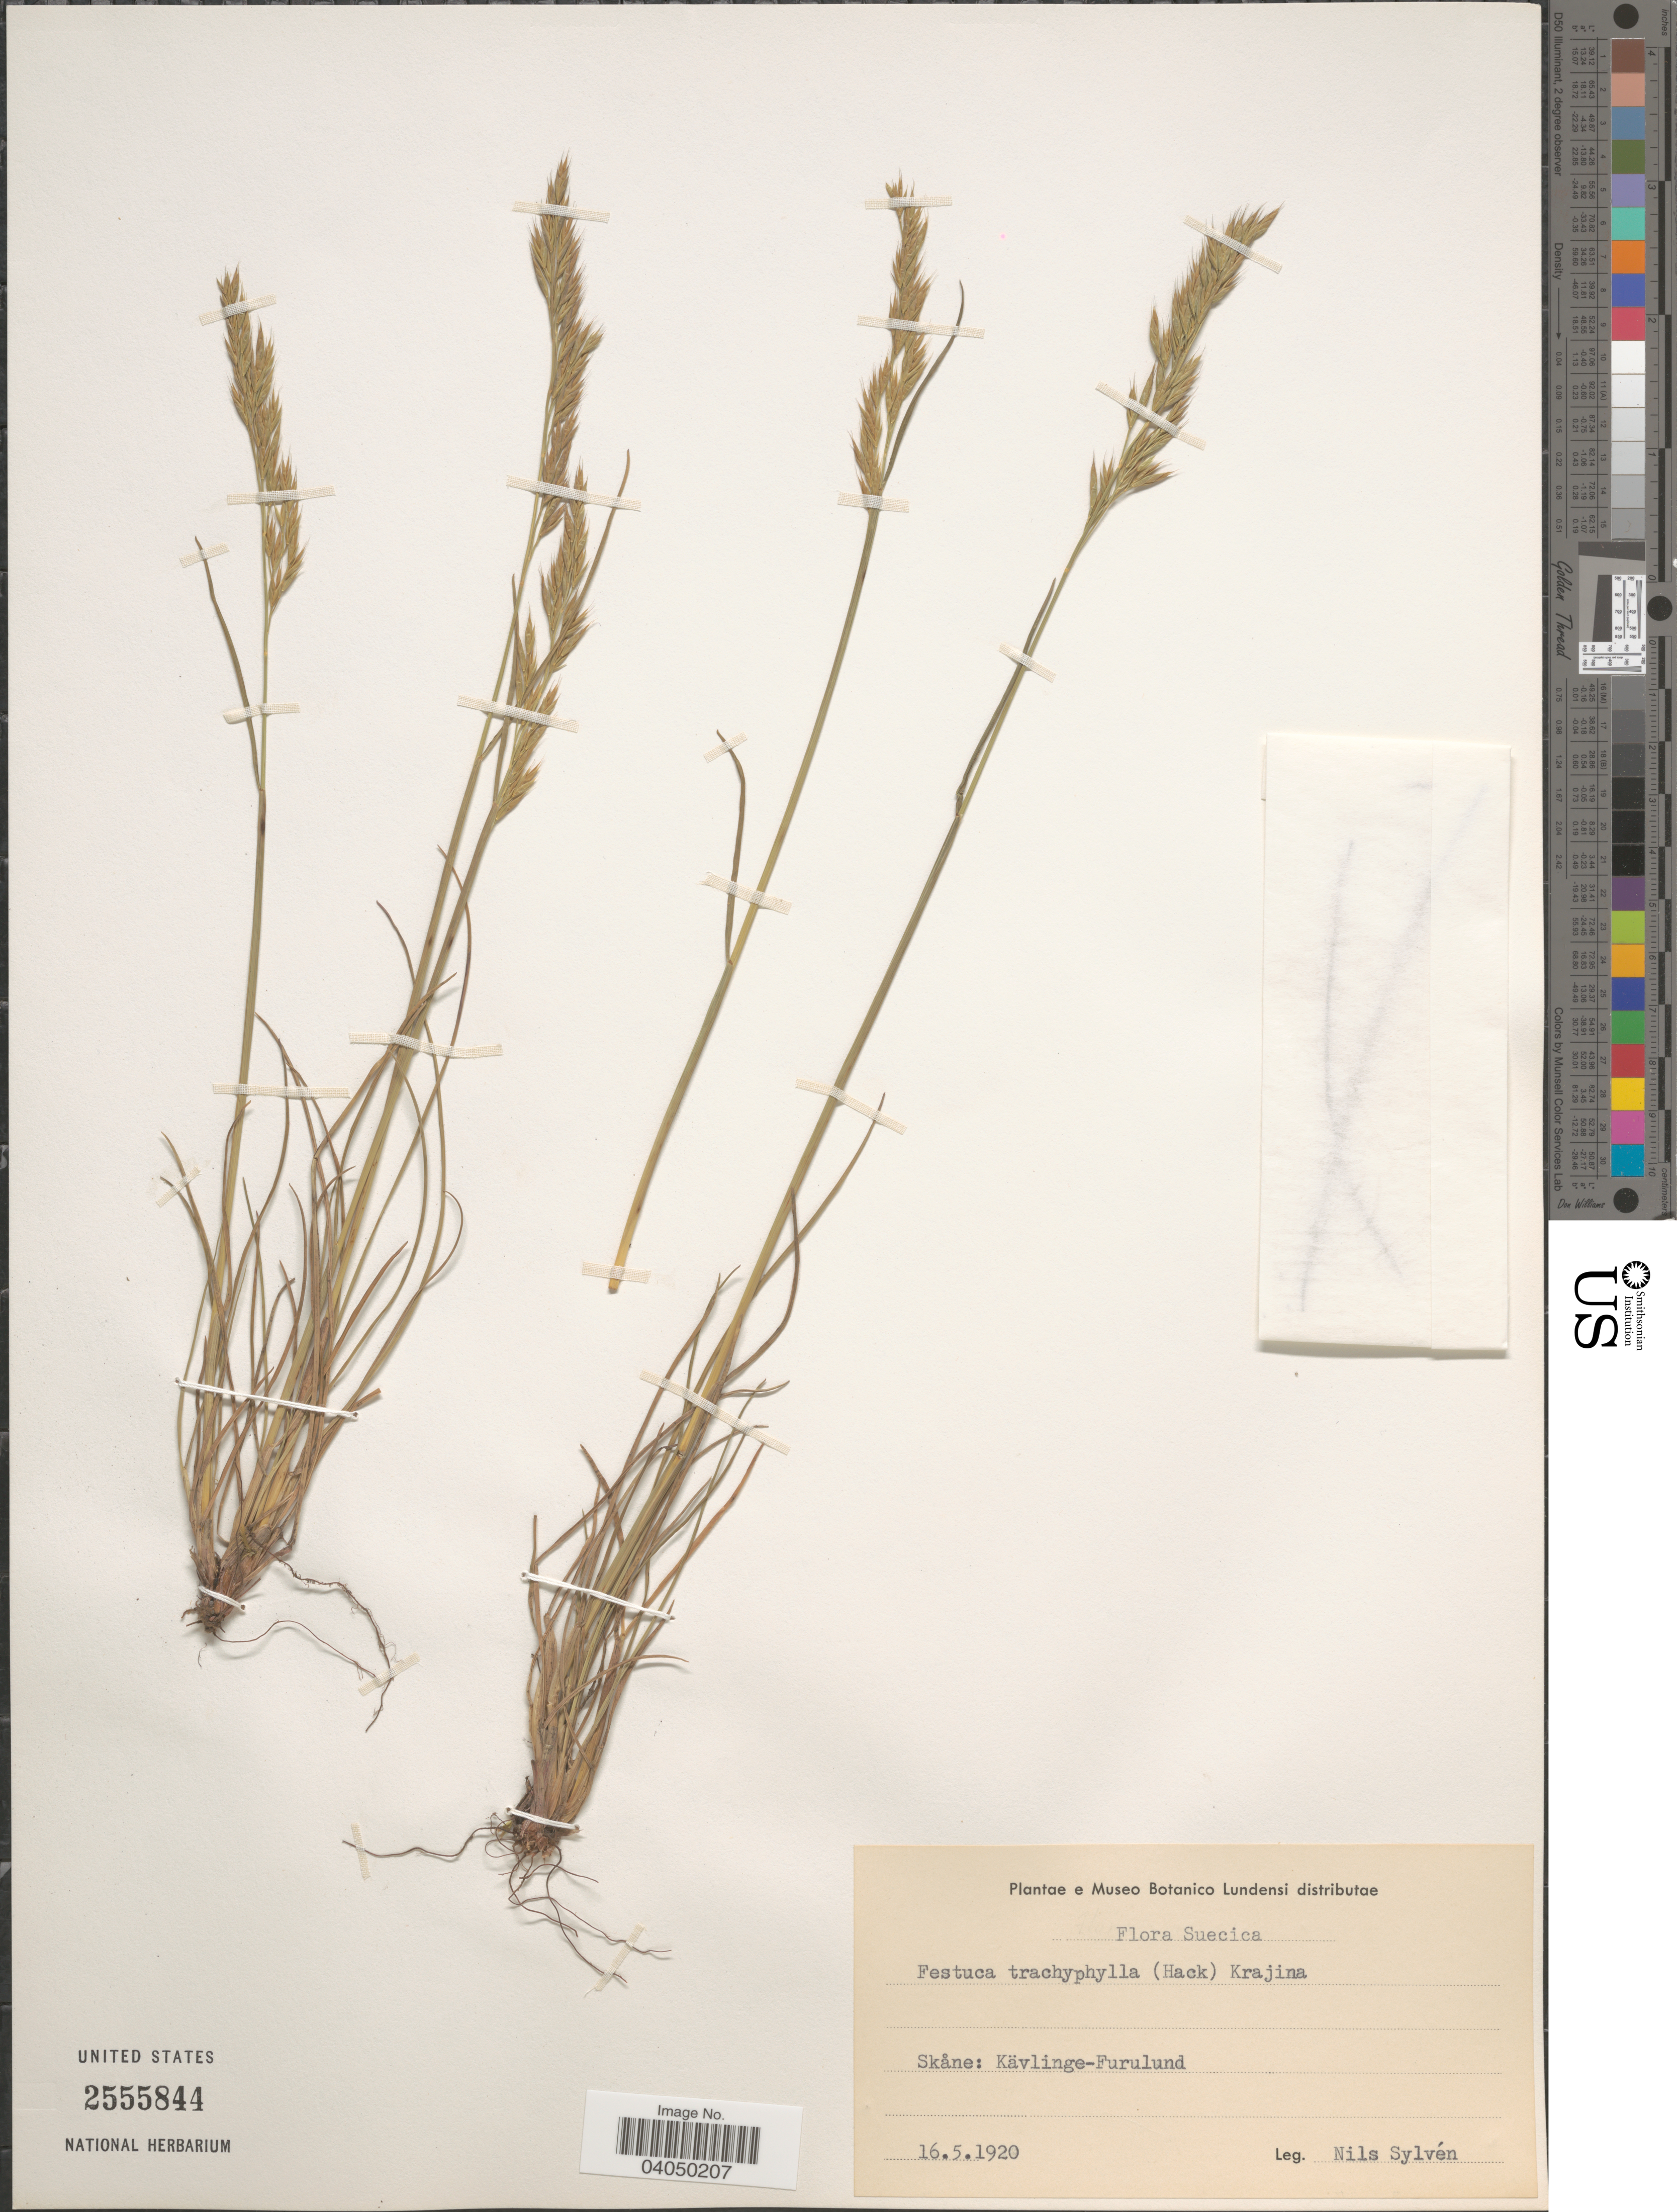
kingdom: Plantae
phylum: Tracheophyta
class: Liliopsida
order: Poales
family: Poaceae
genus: Festuca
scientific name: Festuca trachyphylla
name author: (Hack.) Krajina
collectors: N. O. Sylvén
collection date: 1920-05-16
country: Sweden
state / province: Skåne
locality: Suecica. Kävlinge-Furulund.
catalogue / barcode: US 2555844